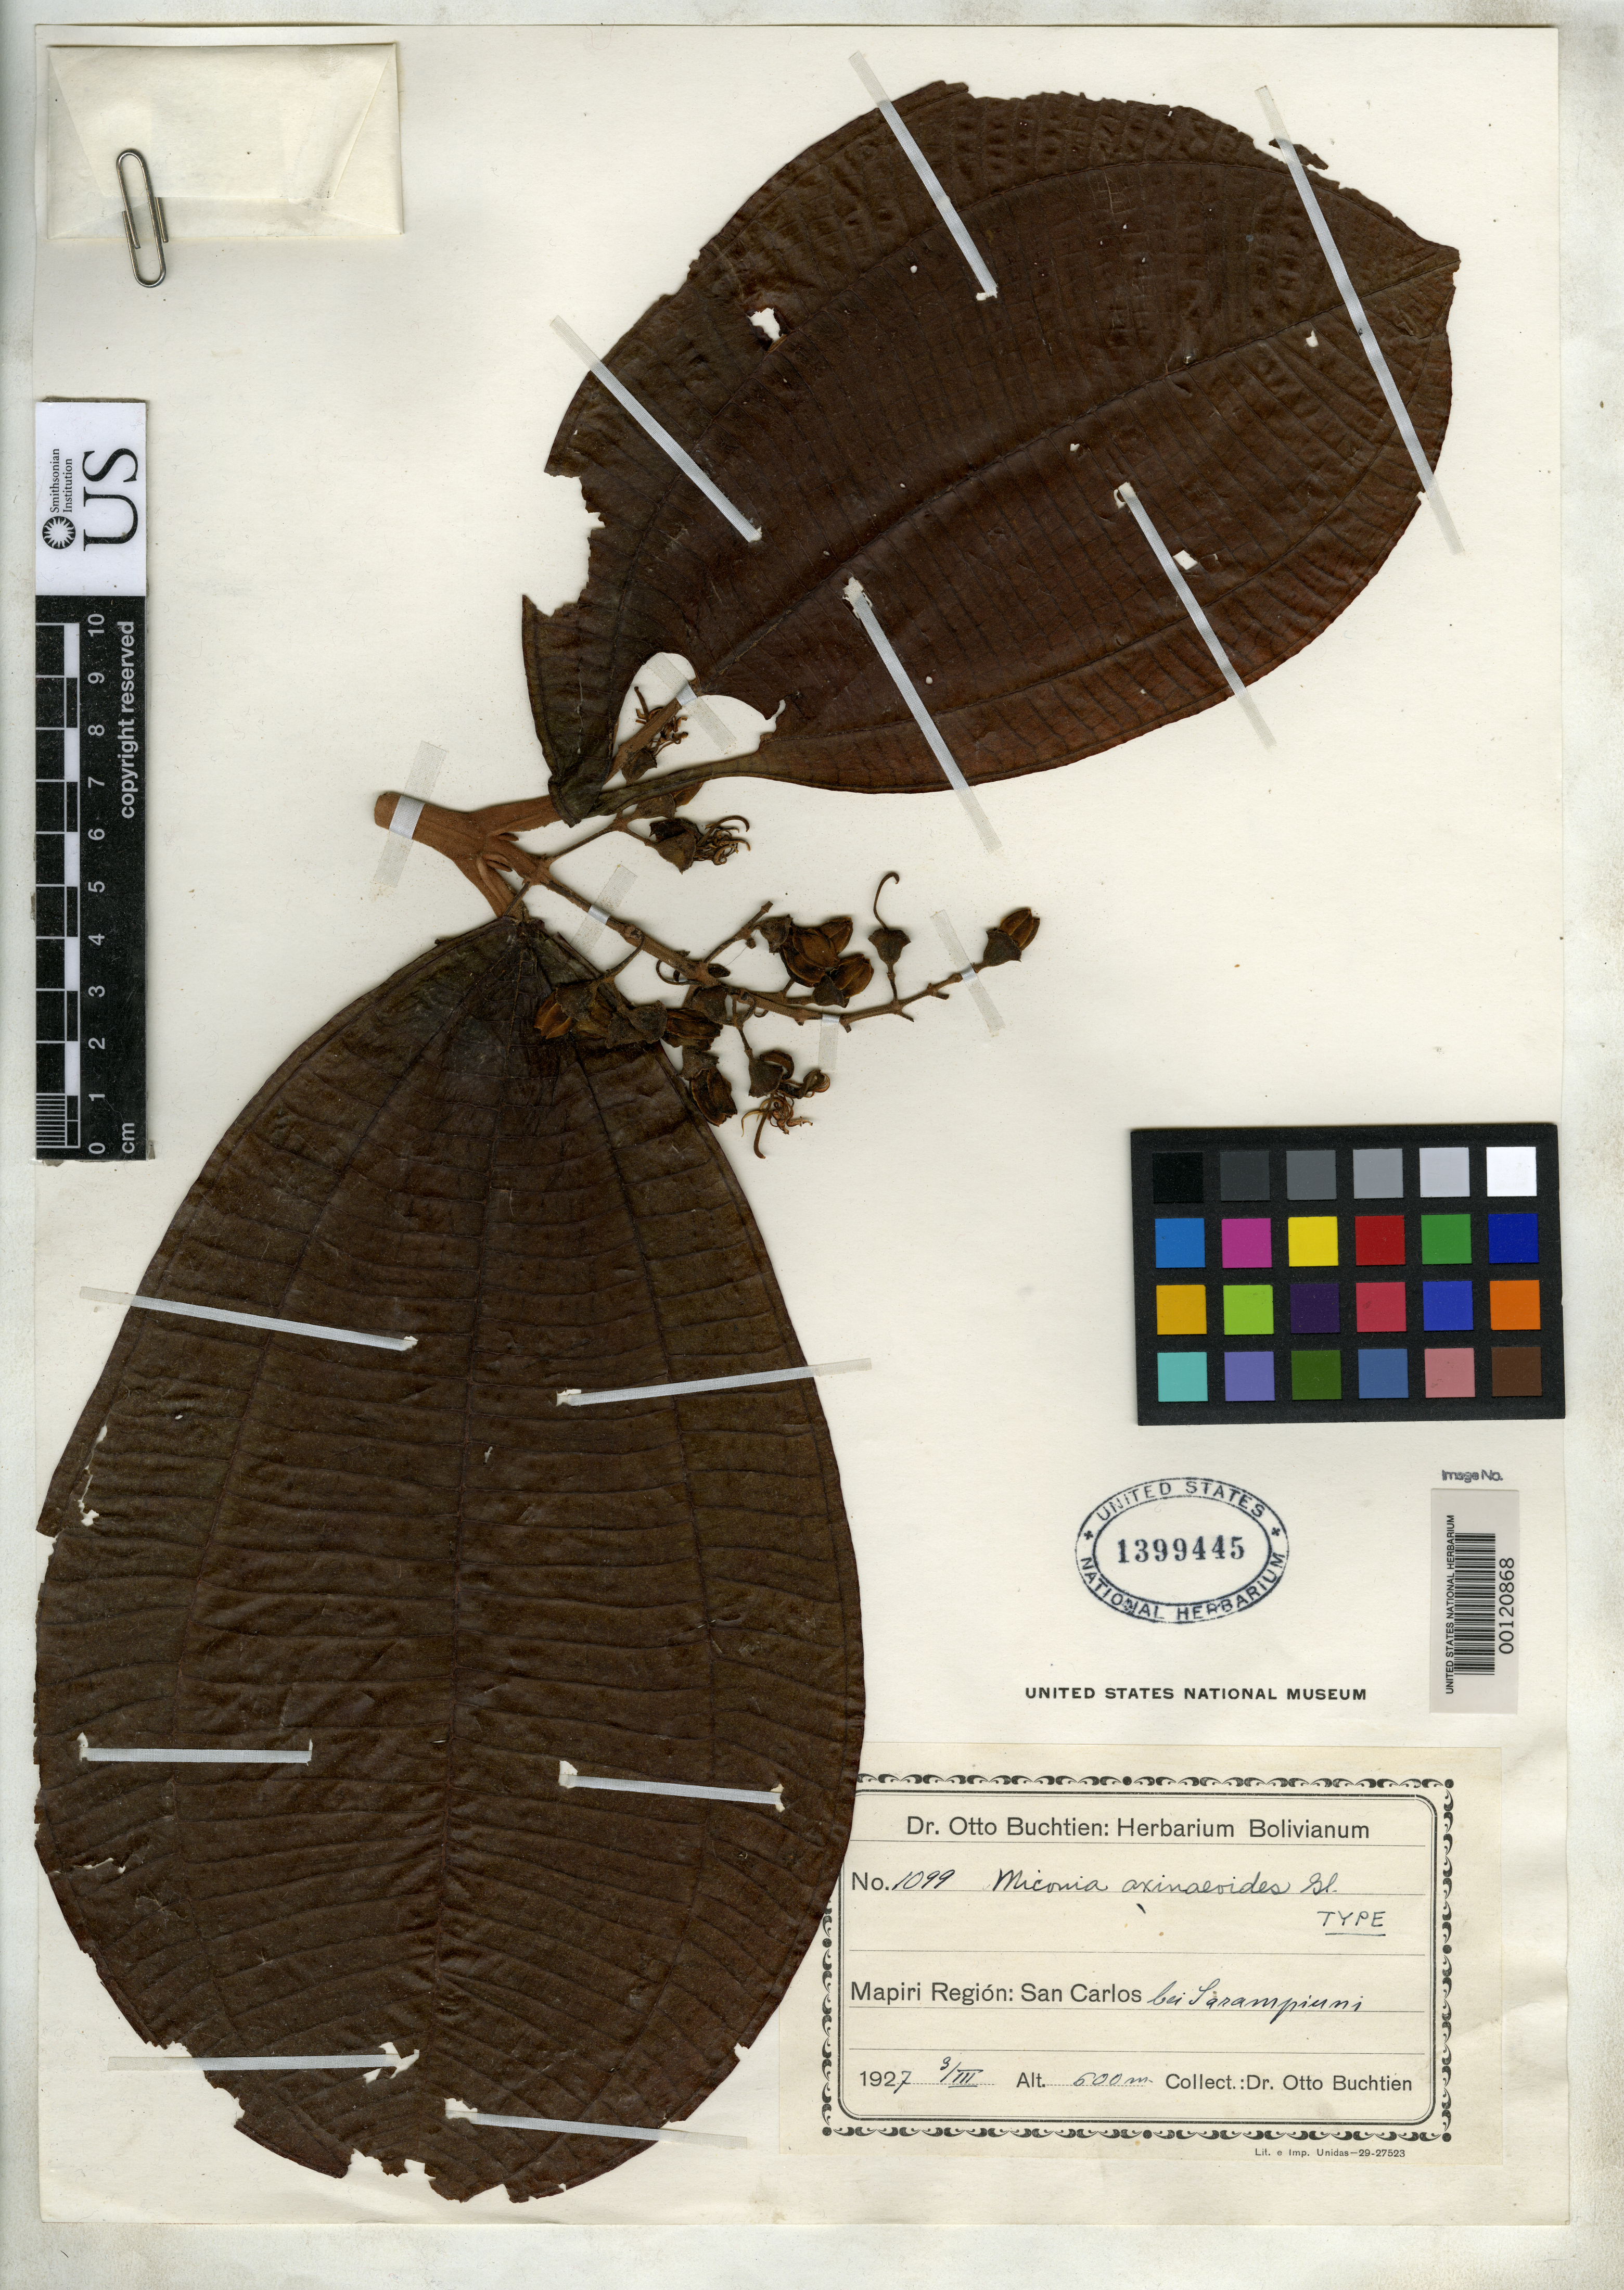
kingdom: Plantae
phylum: Tracheophyta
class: Magnoliopsida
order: Myrtales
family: Melastomataceae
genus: Miconia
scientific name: Miconia axinaeoides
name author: Gleason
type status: Holotype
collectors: O. Buchtien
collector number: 1099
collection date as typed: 03 Mar 1927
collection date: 1927-03-03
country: Bolivia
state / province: La Paz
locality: Sarampinni, near San Carlos, Mapiri region.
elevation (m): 600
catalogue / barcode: US 1399445